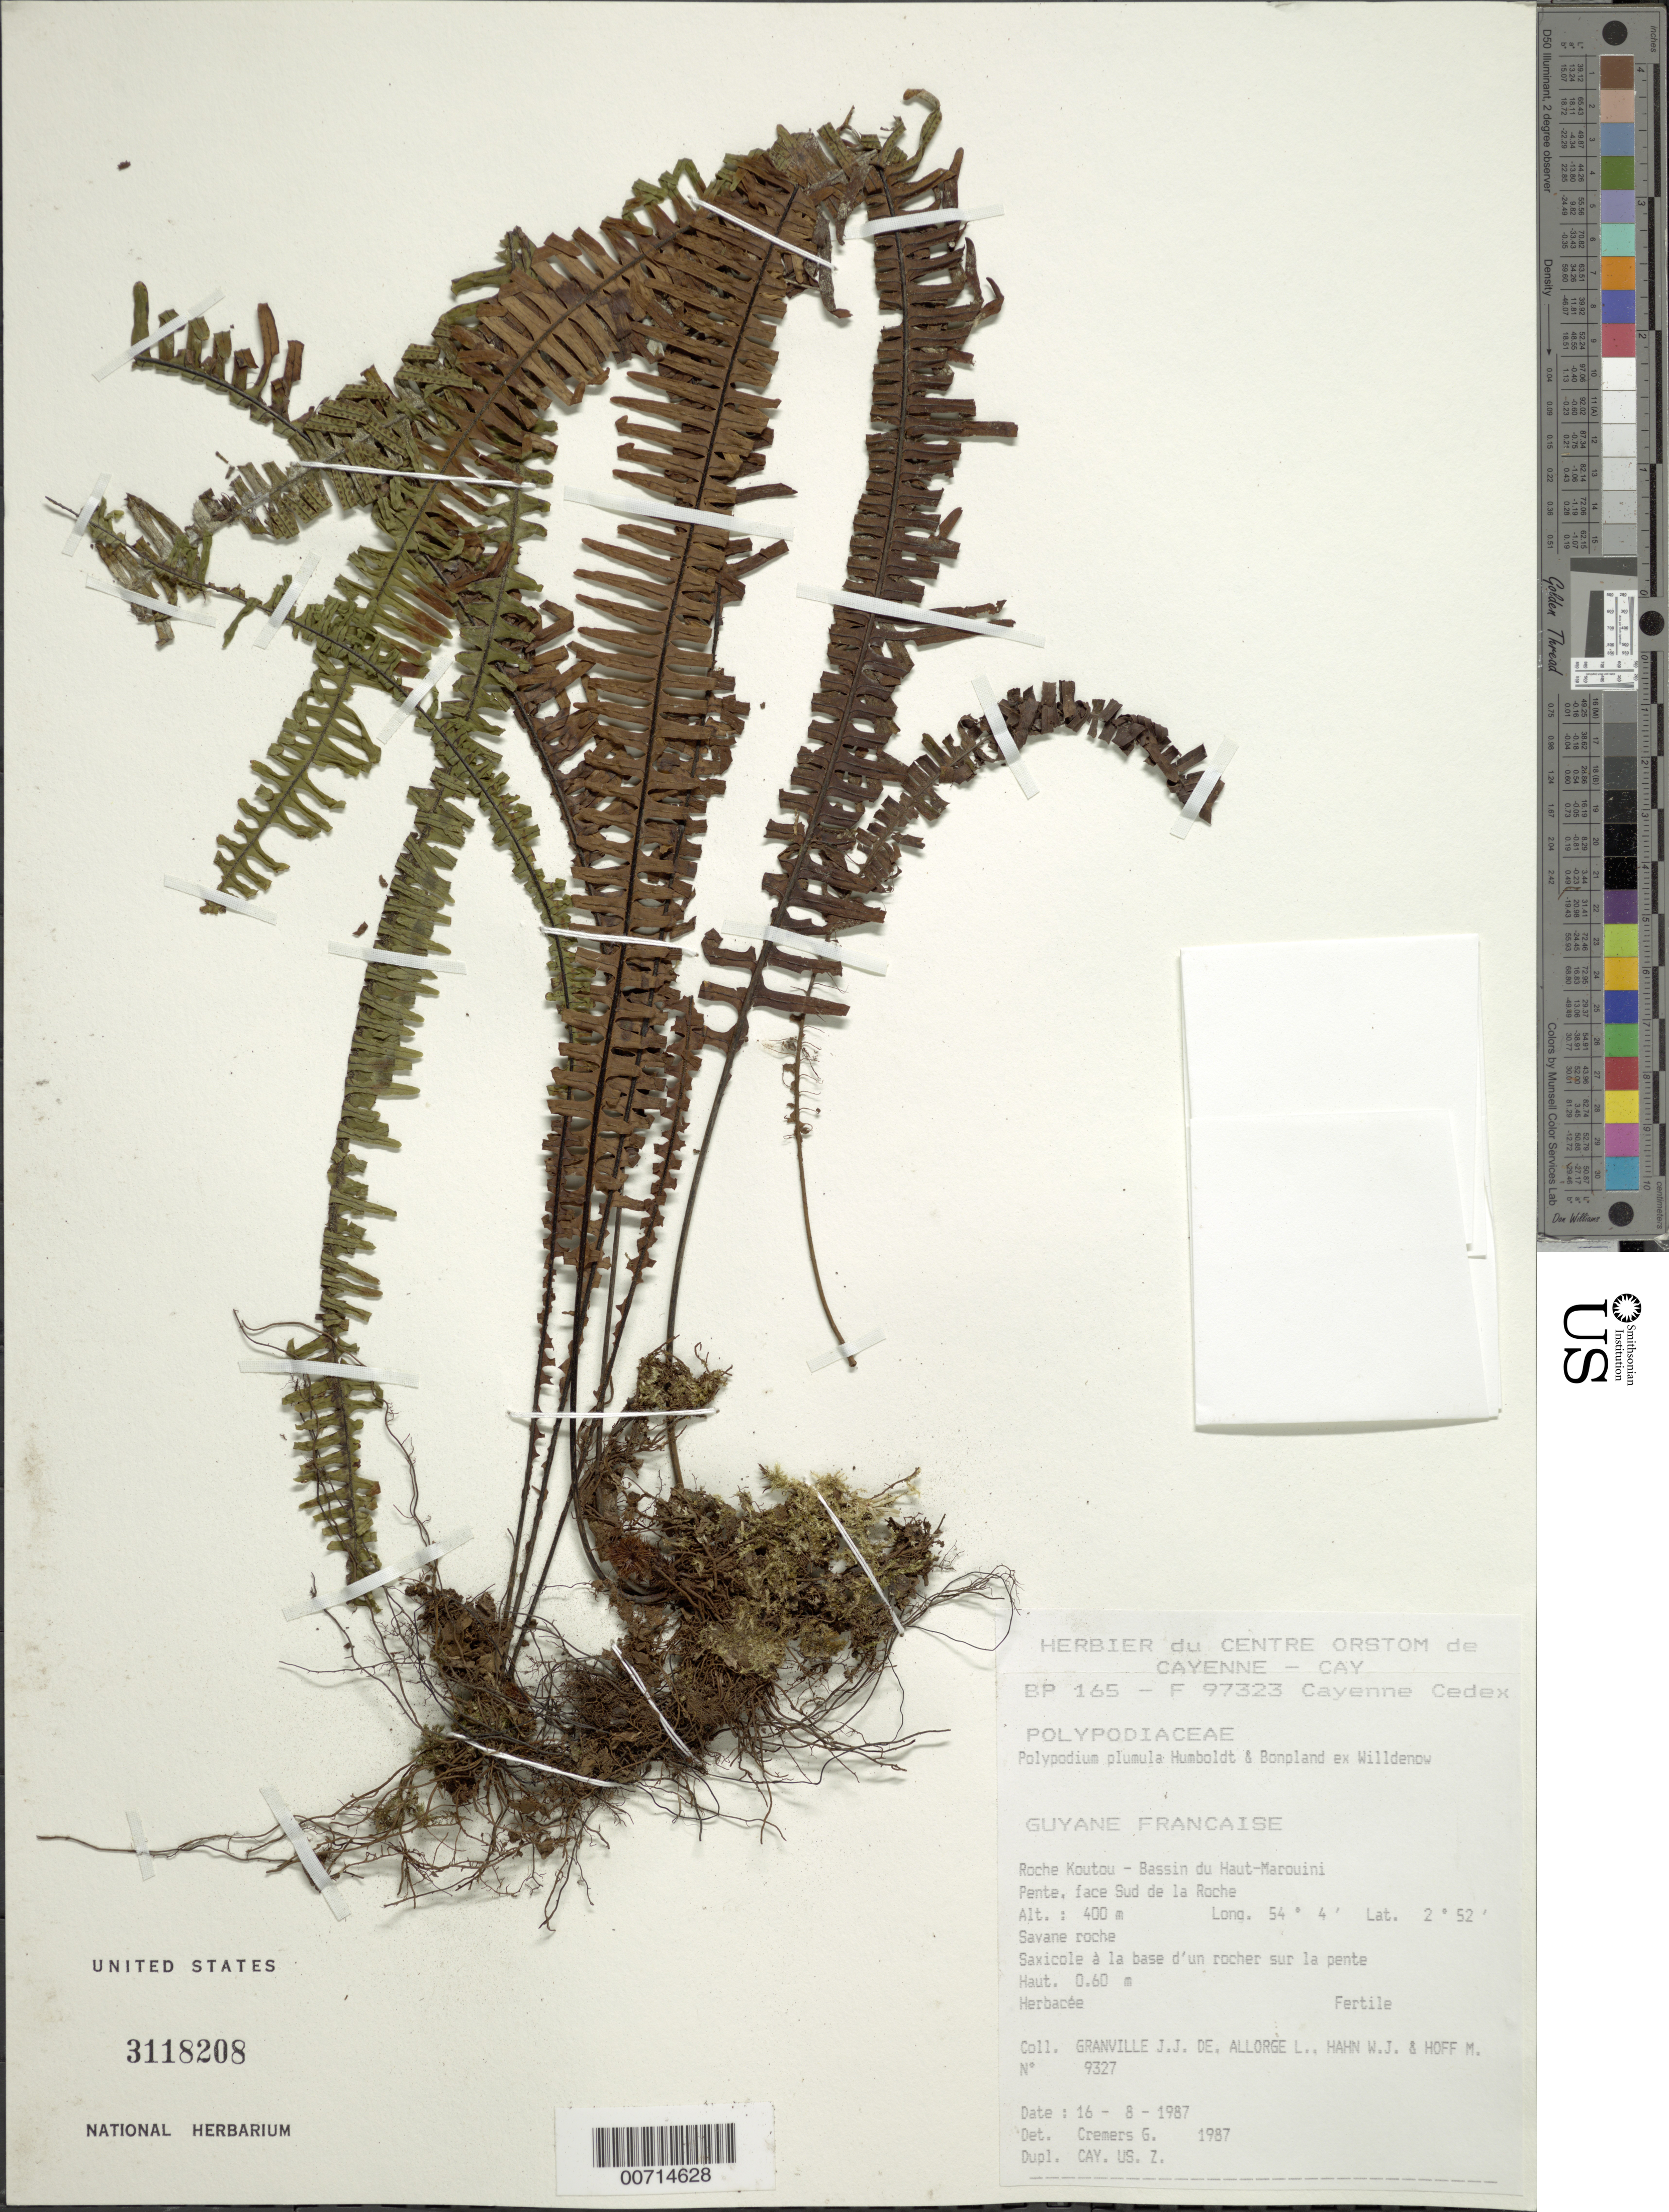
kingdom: Plantae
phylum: Tracheophyta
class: Polypodiopsida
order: Polypodiales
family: Polypodiaceae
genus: Pecluma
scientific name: Pecluma plumula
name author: (Humb. & Bonpl. ex Willd.) M.G. Price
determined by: Cremers, Georges A.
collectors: J.-J. de Granville, L. Allorge, W. J. Hahn & M. Hoff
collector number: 9327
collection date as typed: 16-Aug-87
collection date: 1987-08-16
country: French Guiana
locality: Roche Koutou, Bassin du Haut-Marouini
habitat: Savane roche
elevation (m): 400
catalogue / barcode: US 3118208